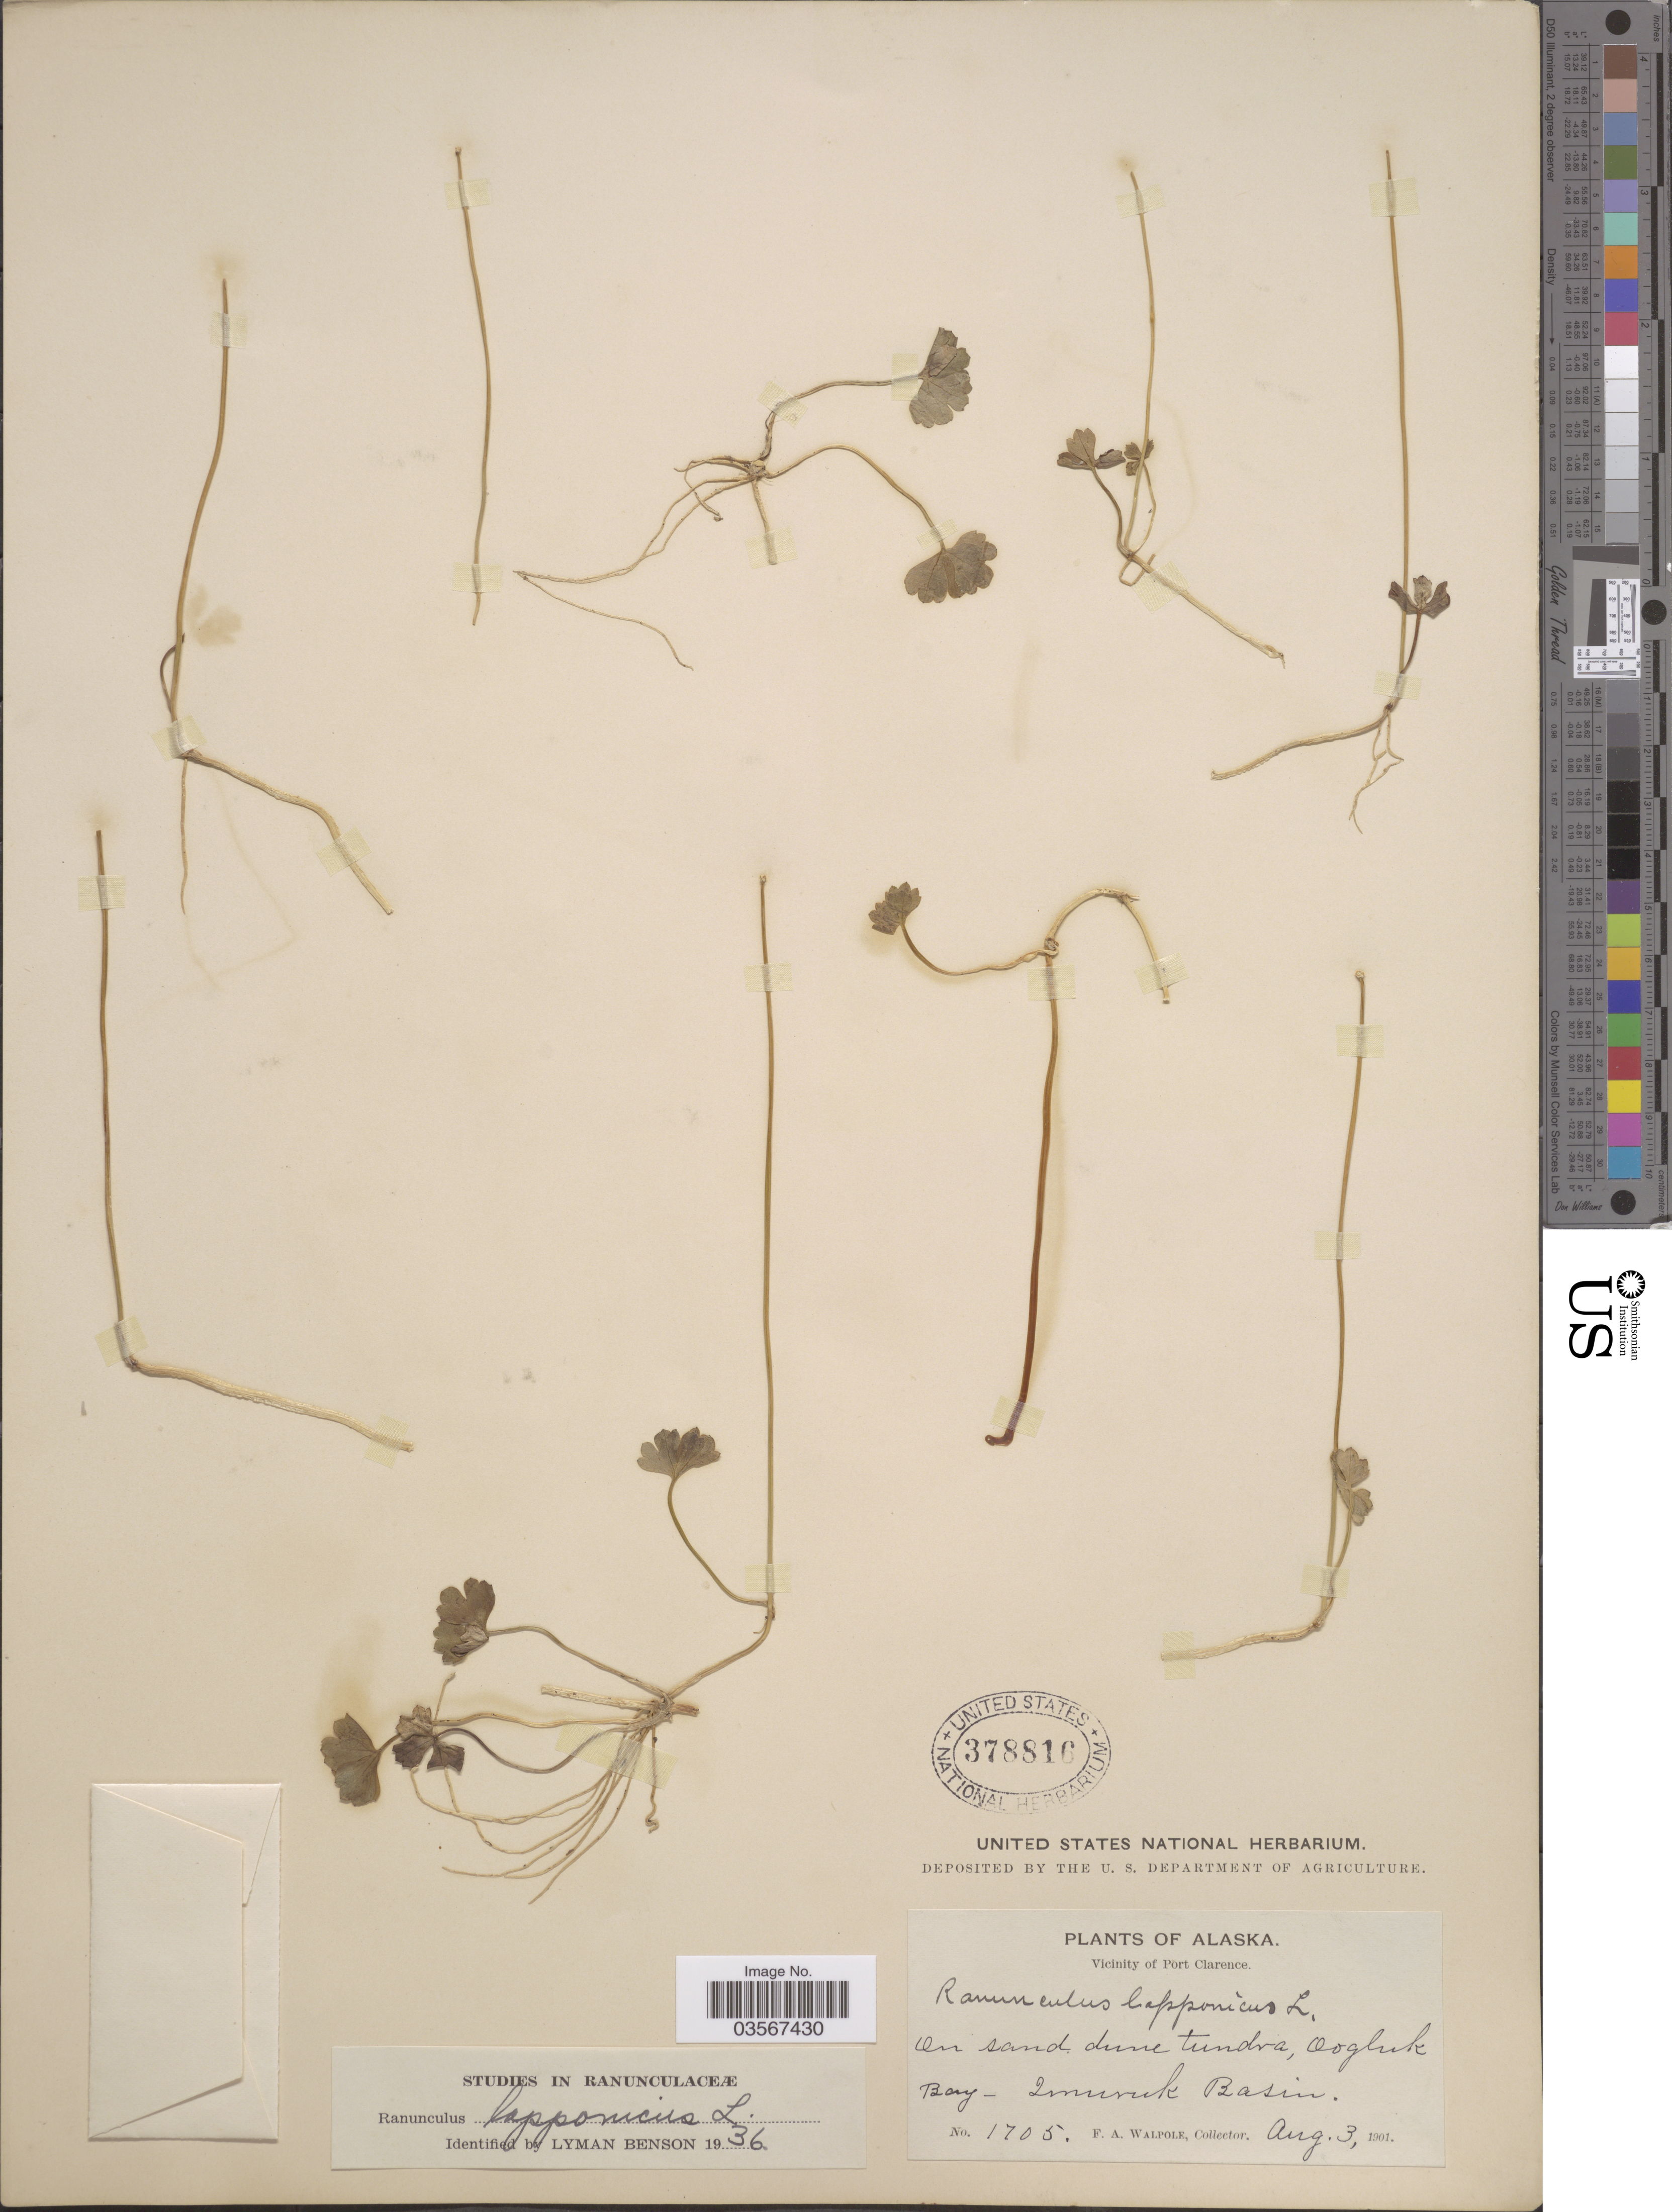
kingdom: Plantae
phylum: Tracheophyta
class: Magnoliopsida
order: Ranunculales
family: Ranunculaceae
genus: Ranunculus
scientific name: Ranunculus lapponicus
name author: L.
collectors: F. Walpole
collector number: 1705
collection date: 1901-08-03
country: United States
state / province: Alaska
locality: Vicinity of Port Clarence. On sand dune tundra, Oogluk Bay - Imuruk Basin.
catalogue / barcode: US 378816